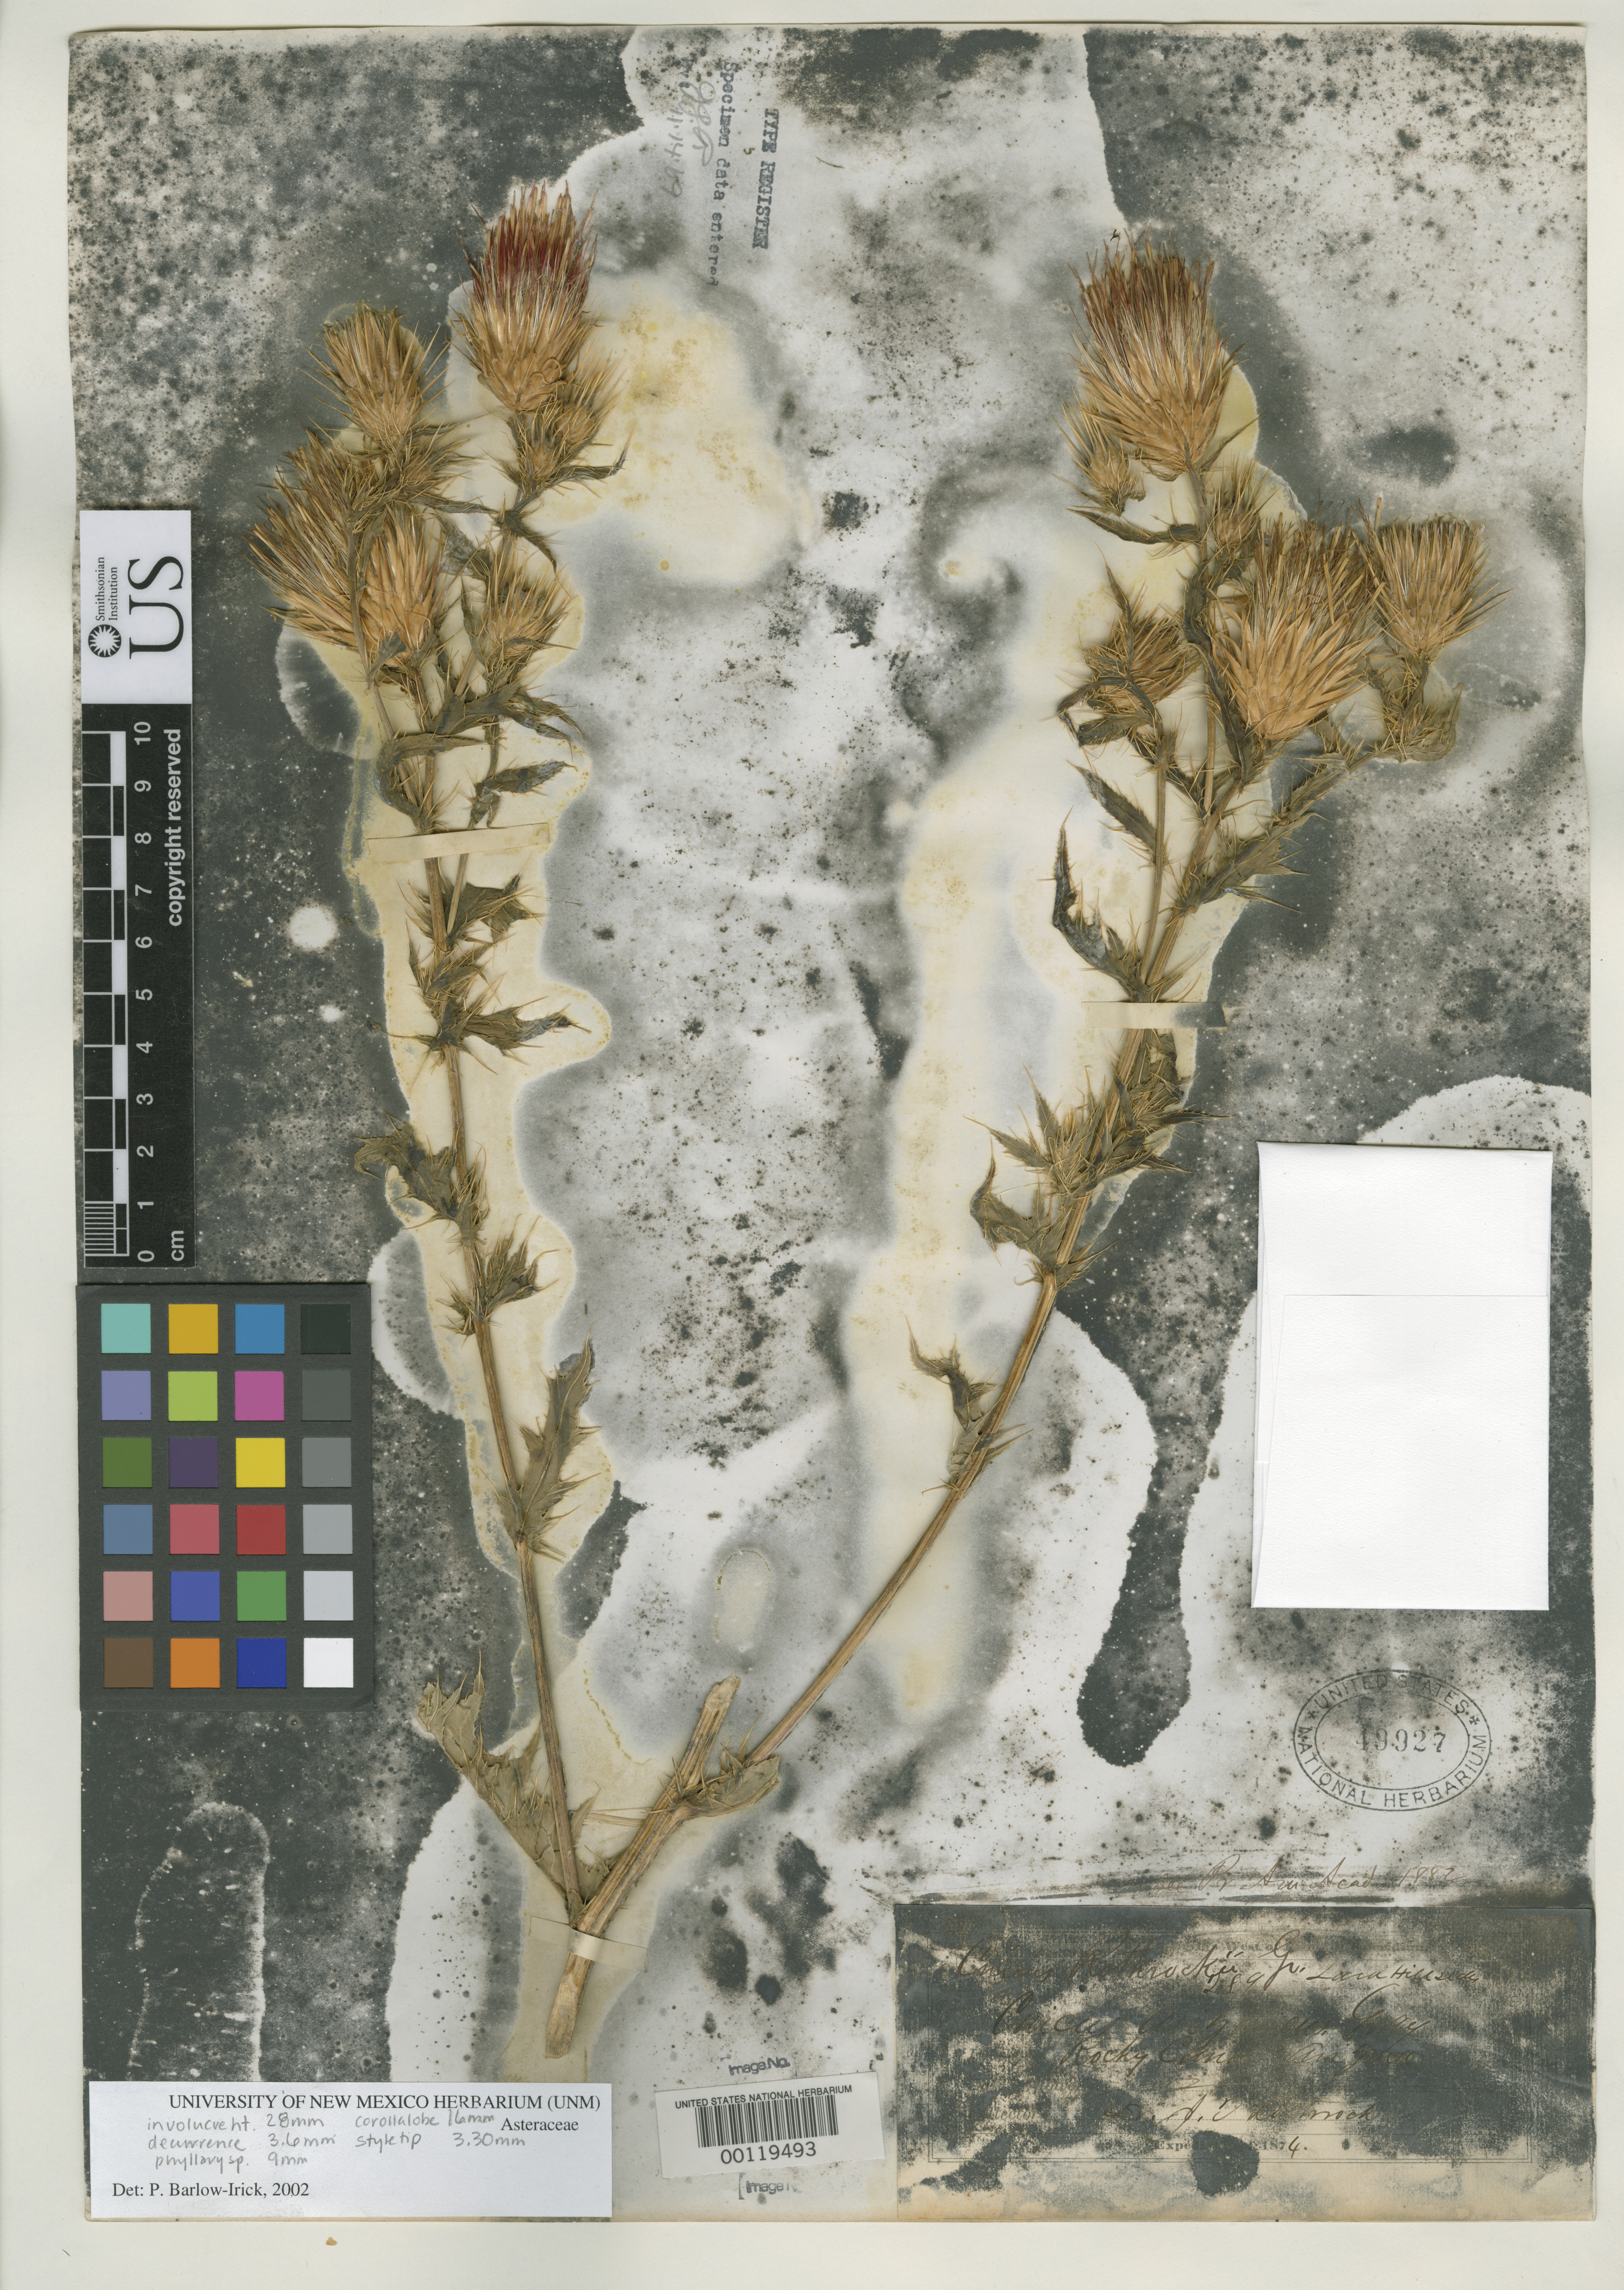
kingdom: Plantae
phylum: Tracheophyta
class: Magnoliopsida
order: Asterales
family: Asteraceae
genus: Cnicus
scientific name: Cnicus rothrockii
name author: A. Gray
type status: Syntype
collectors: J. T. Rothrock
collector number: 289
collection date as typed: Aug 1874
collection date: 1874-08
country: United States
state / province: Arizona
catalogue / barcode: US 49927